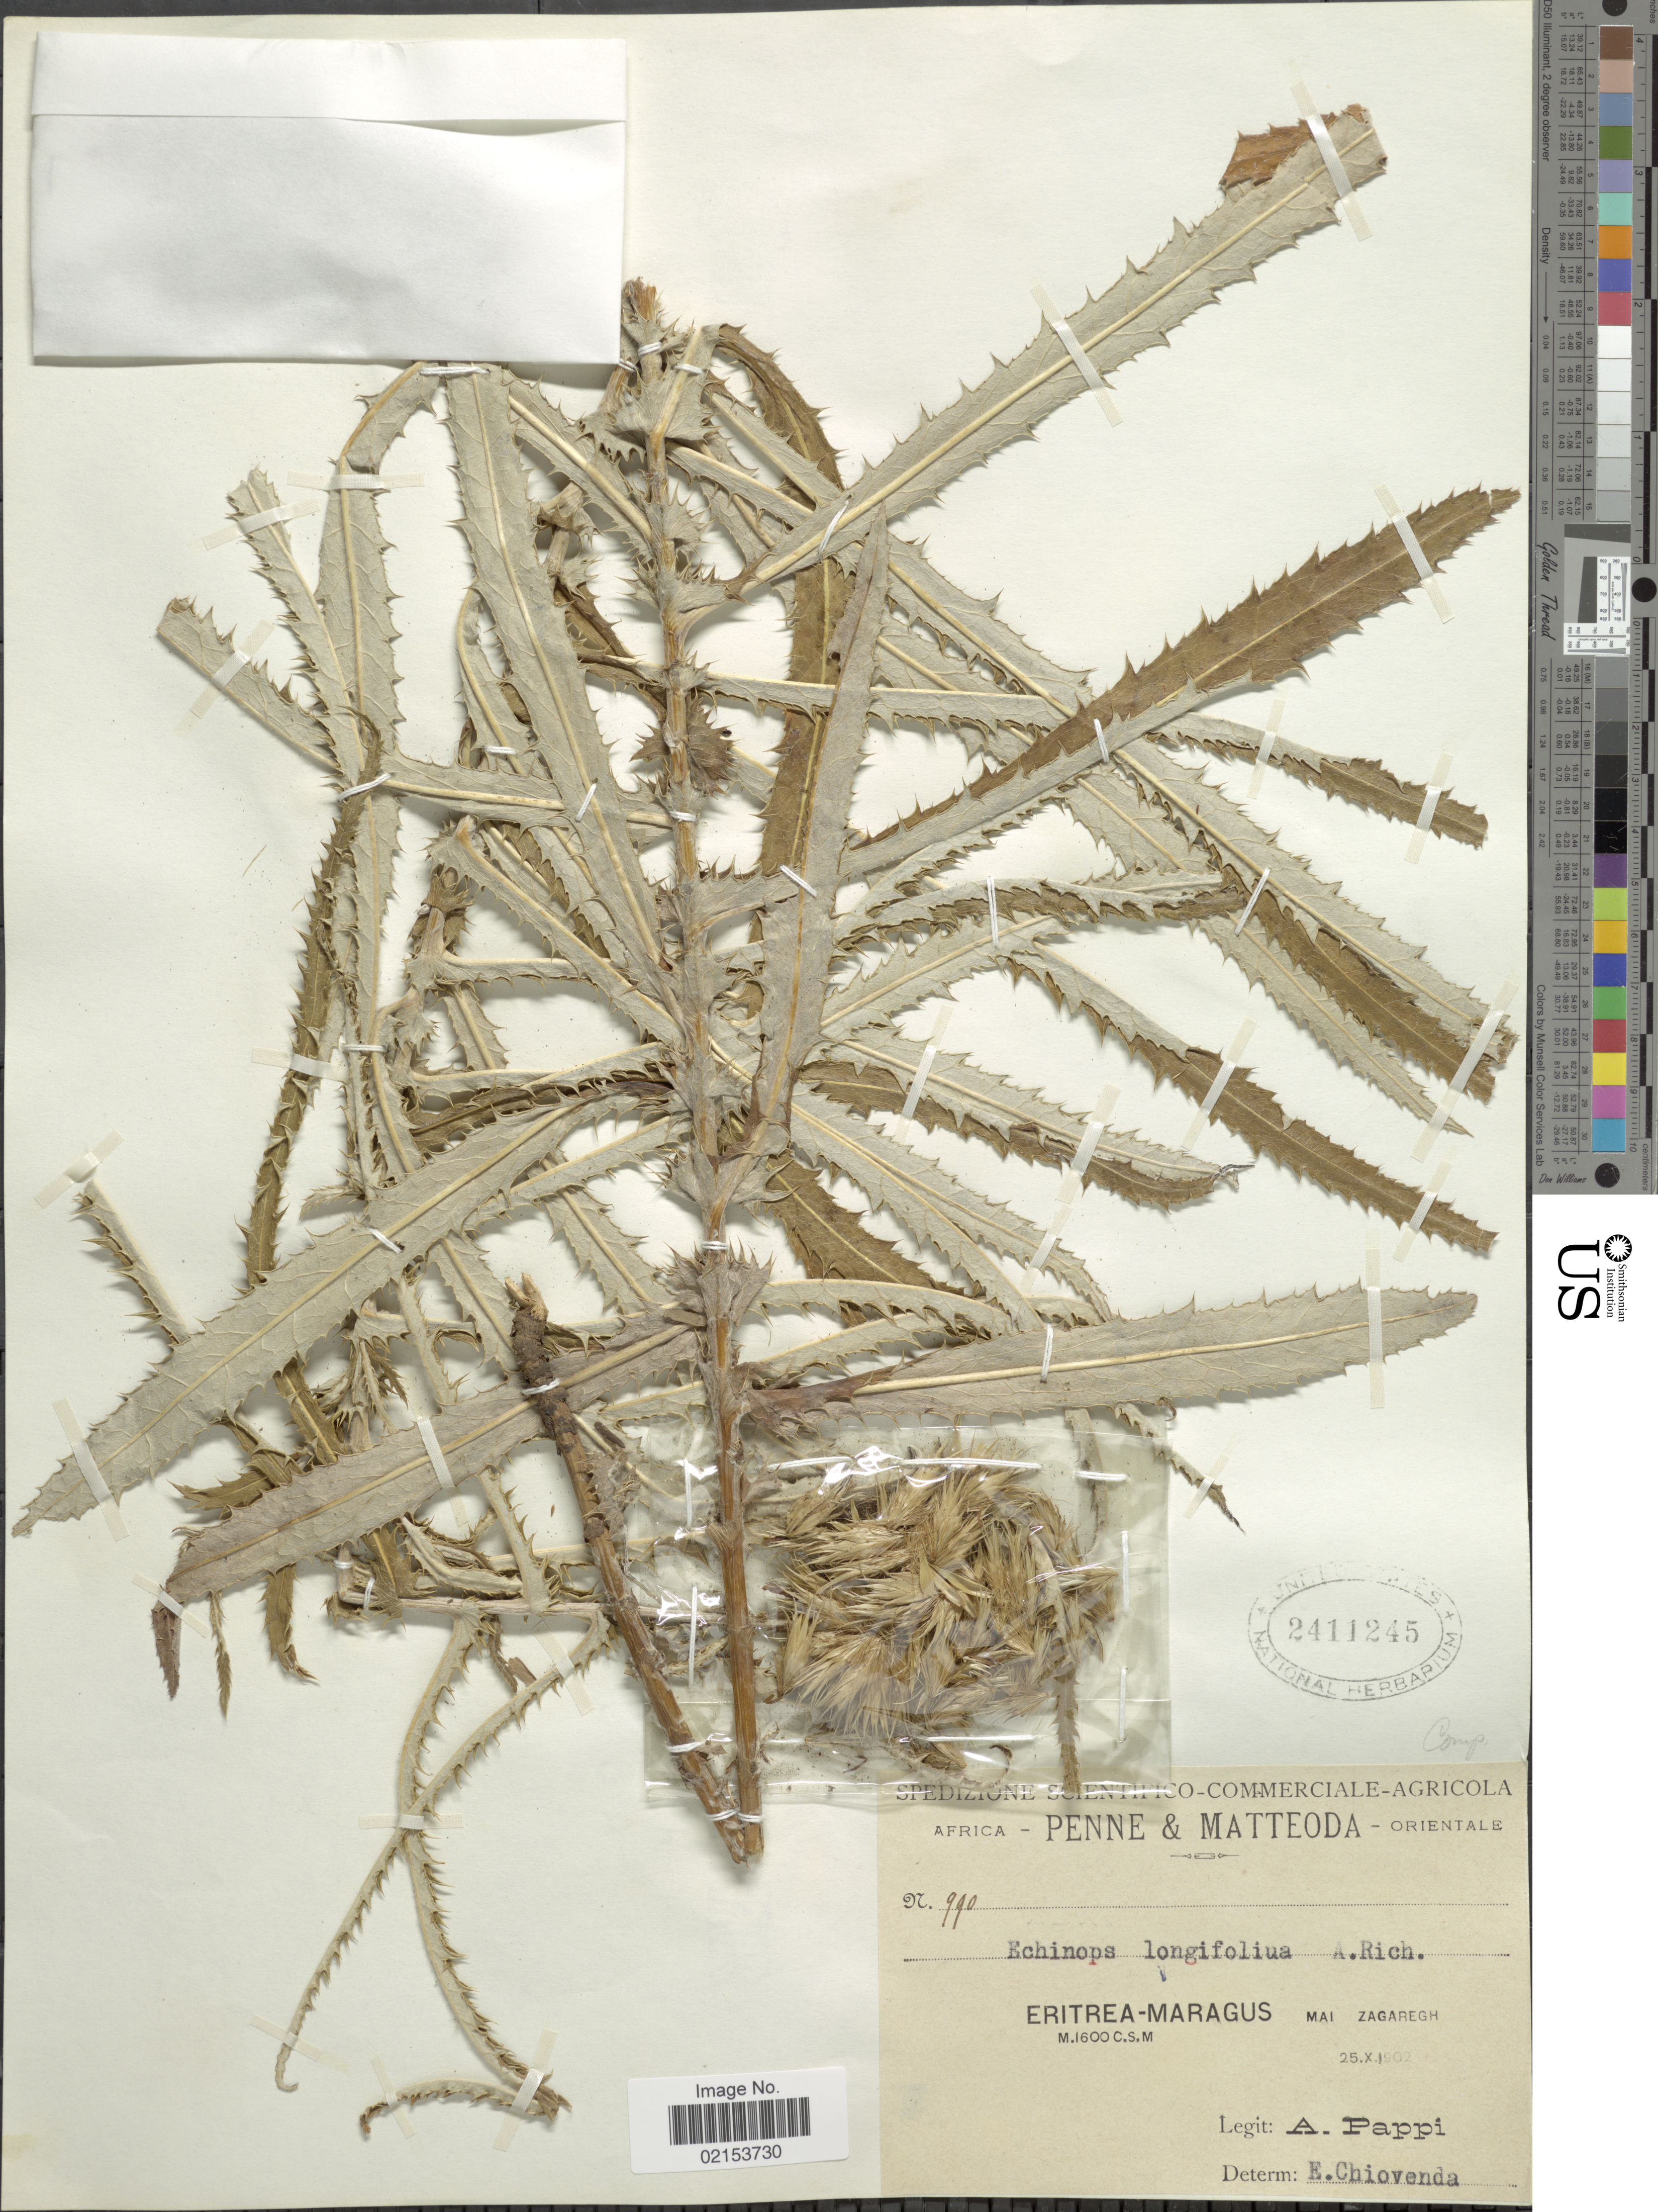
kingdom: Plantae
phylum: Tracheophyta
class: Magnoliopsida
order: Asterales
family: Asteraceae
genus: Echinops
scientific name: Echinops longifolius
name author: A. Rich.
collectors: A. Pappi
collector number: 990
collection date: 1902-10-25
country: Eritrea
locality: Maragus Mai Zagaregh. Penne & Matteoda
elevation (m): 1600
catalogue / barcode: US 2411245